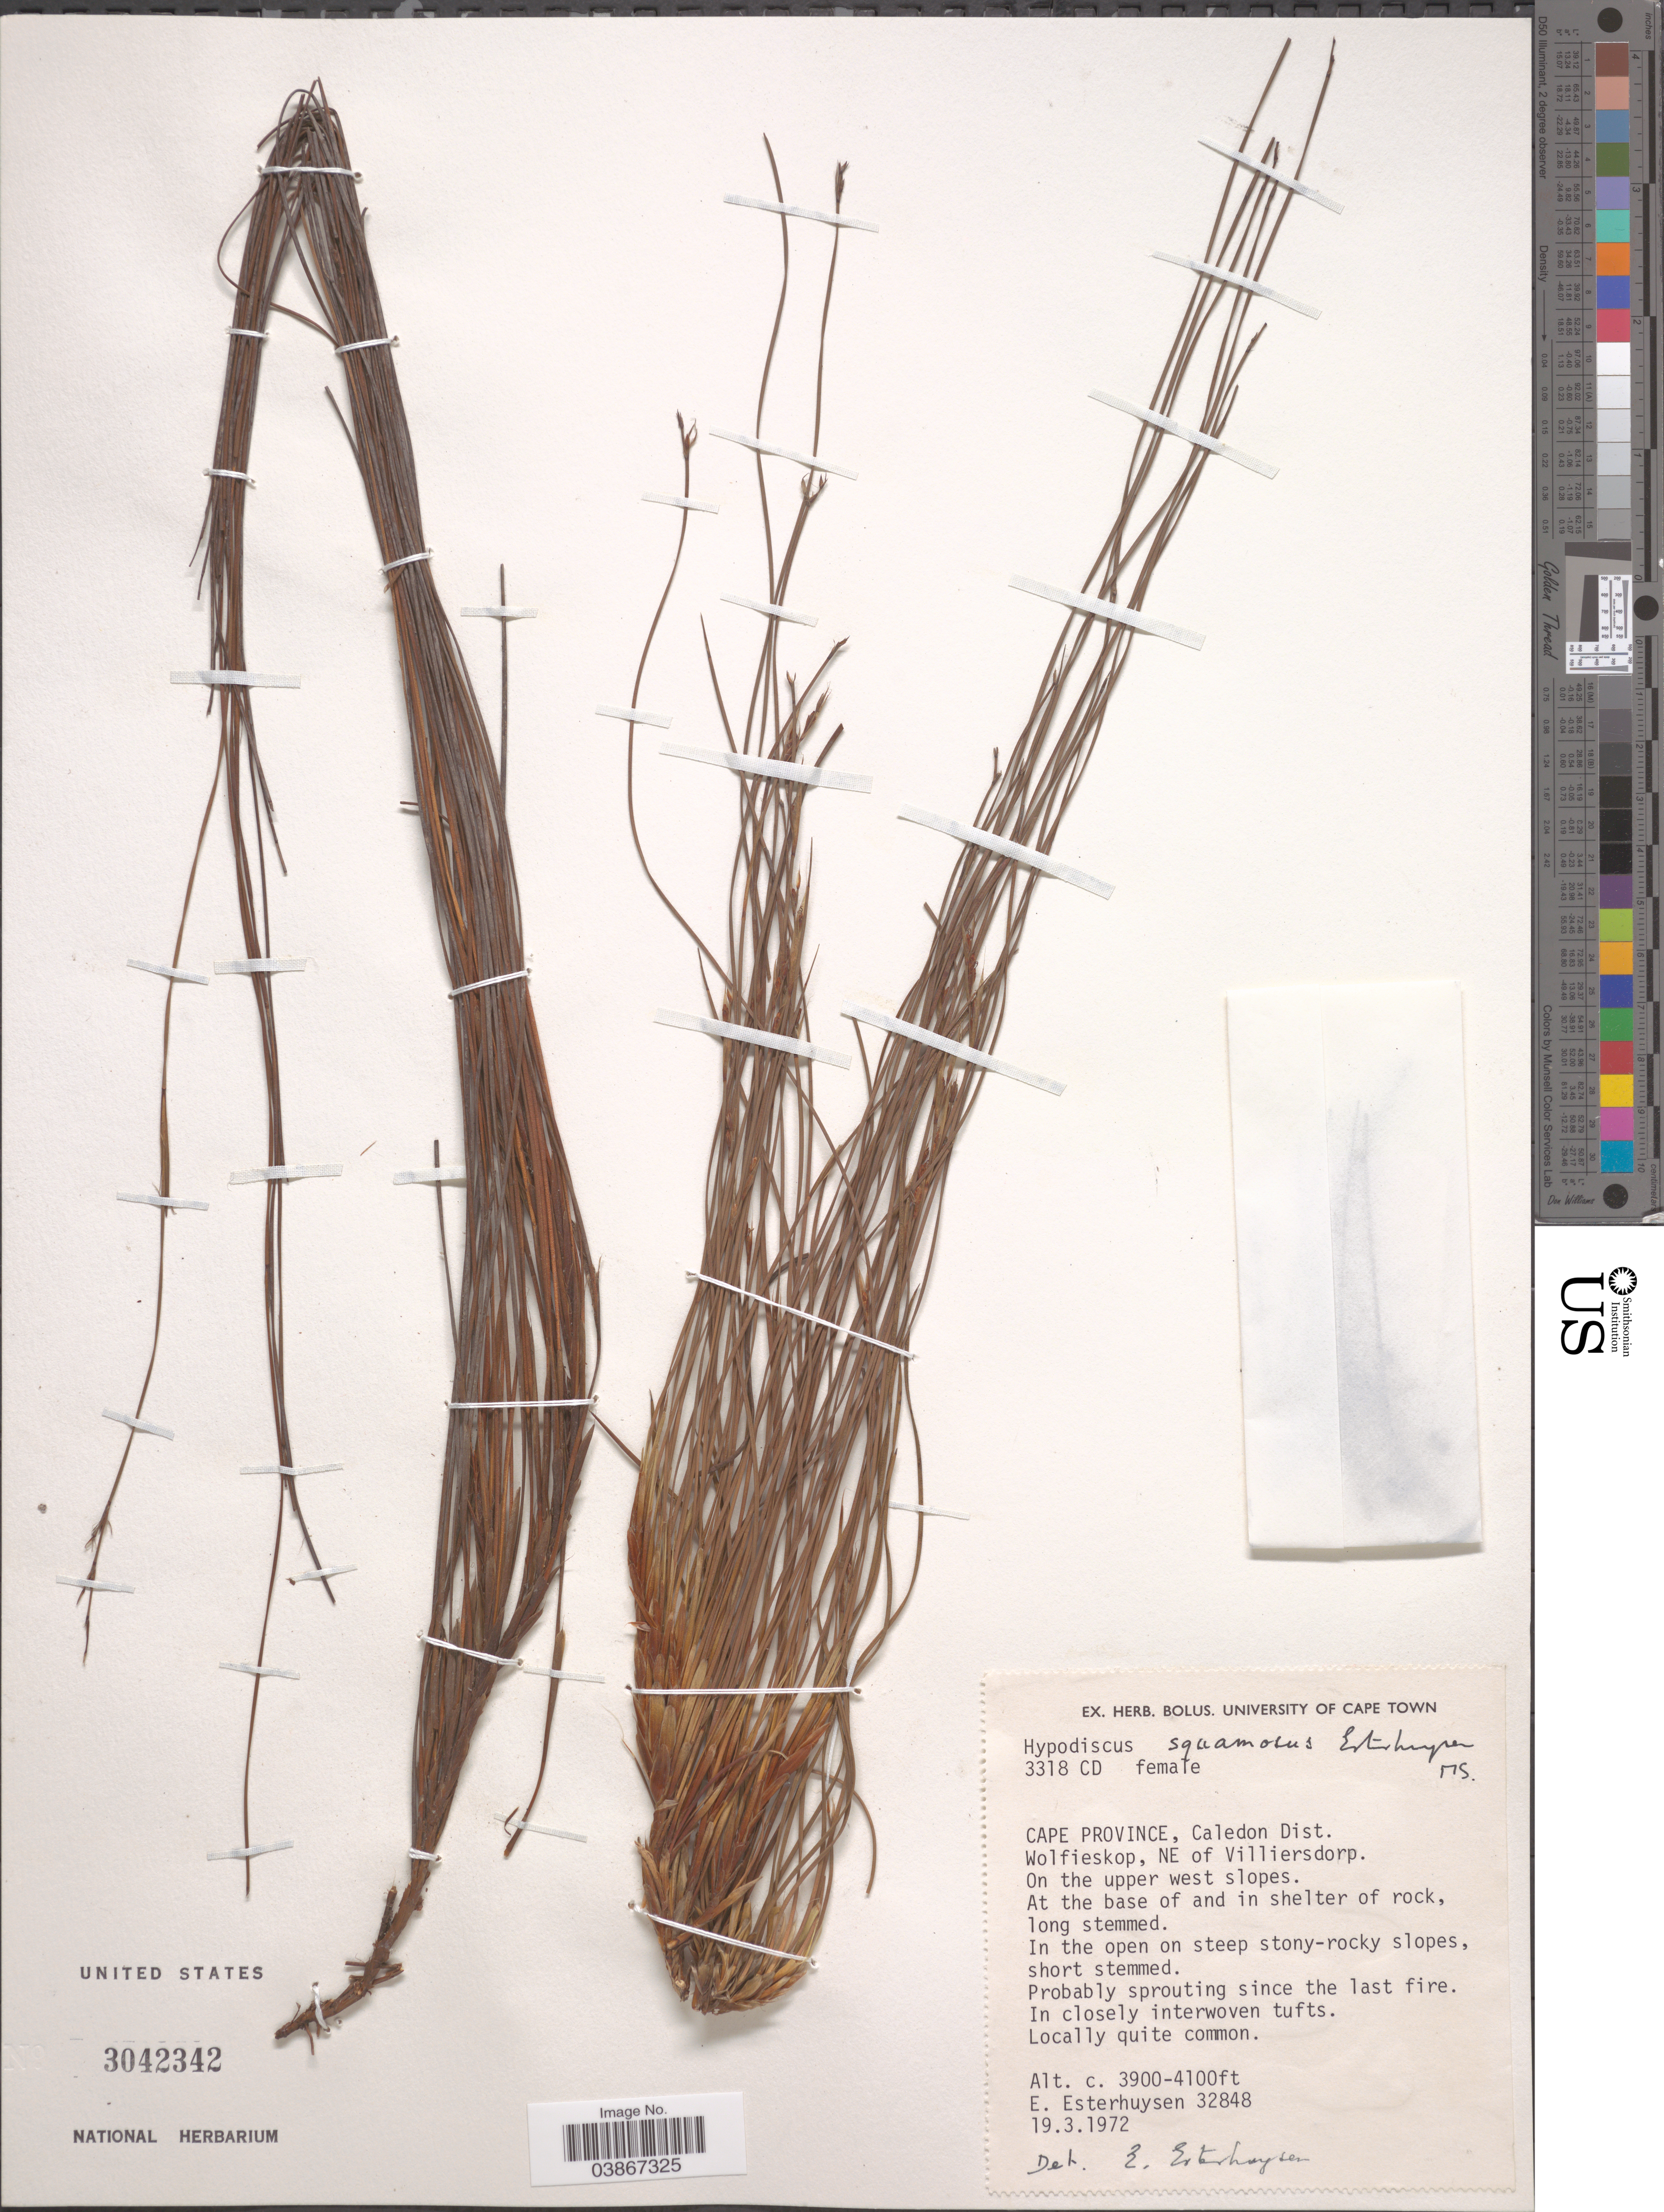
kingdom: Plantae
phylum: Tracheophyta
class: Liliopsida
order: Poales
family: Restionaceae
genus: Hypodiscus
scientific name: Hypodiscus squamosus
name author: Esterh.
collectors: E. E. Esterhuysen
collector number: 32848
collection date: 1972-03-19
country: South Africa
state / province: Western Cape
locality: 3318 CD. Caledon Dist. Wolfieskop, NE of Villiersdorp. On the upper west slopes.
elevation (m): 1189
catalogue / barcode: US 3042342